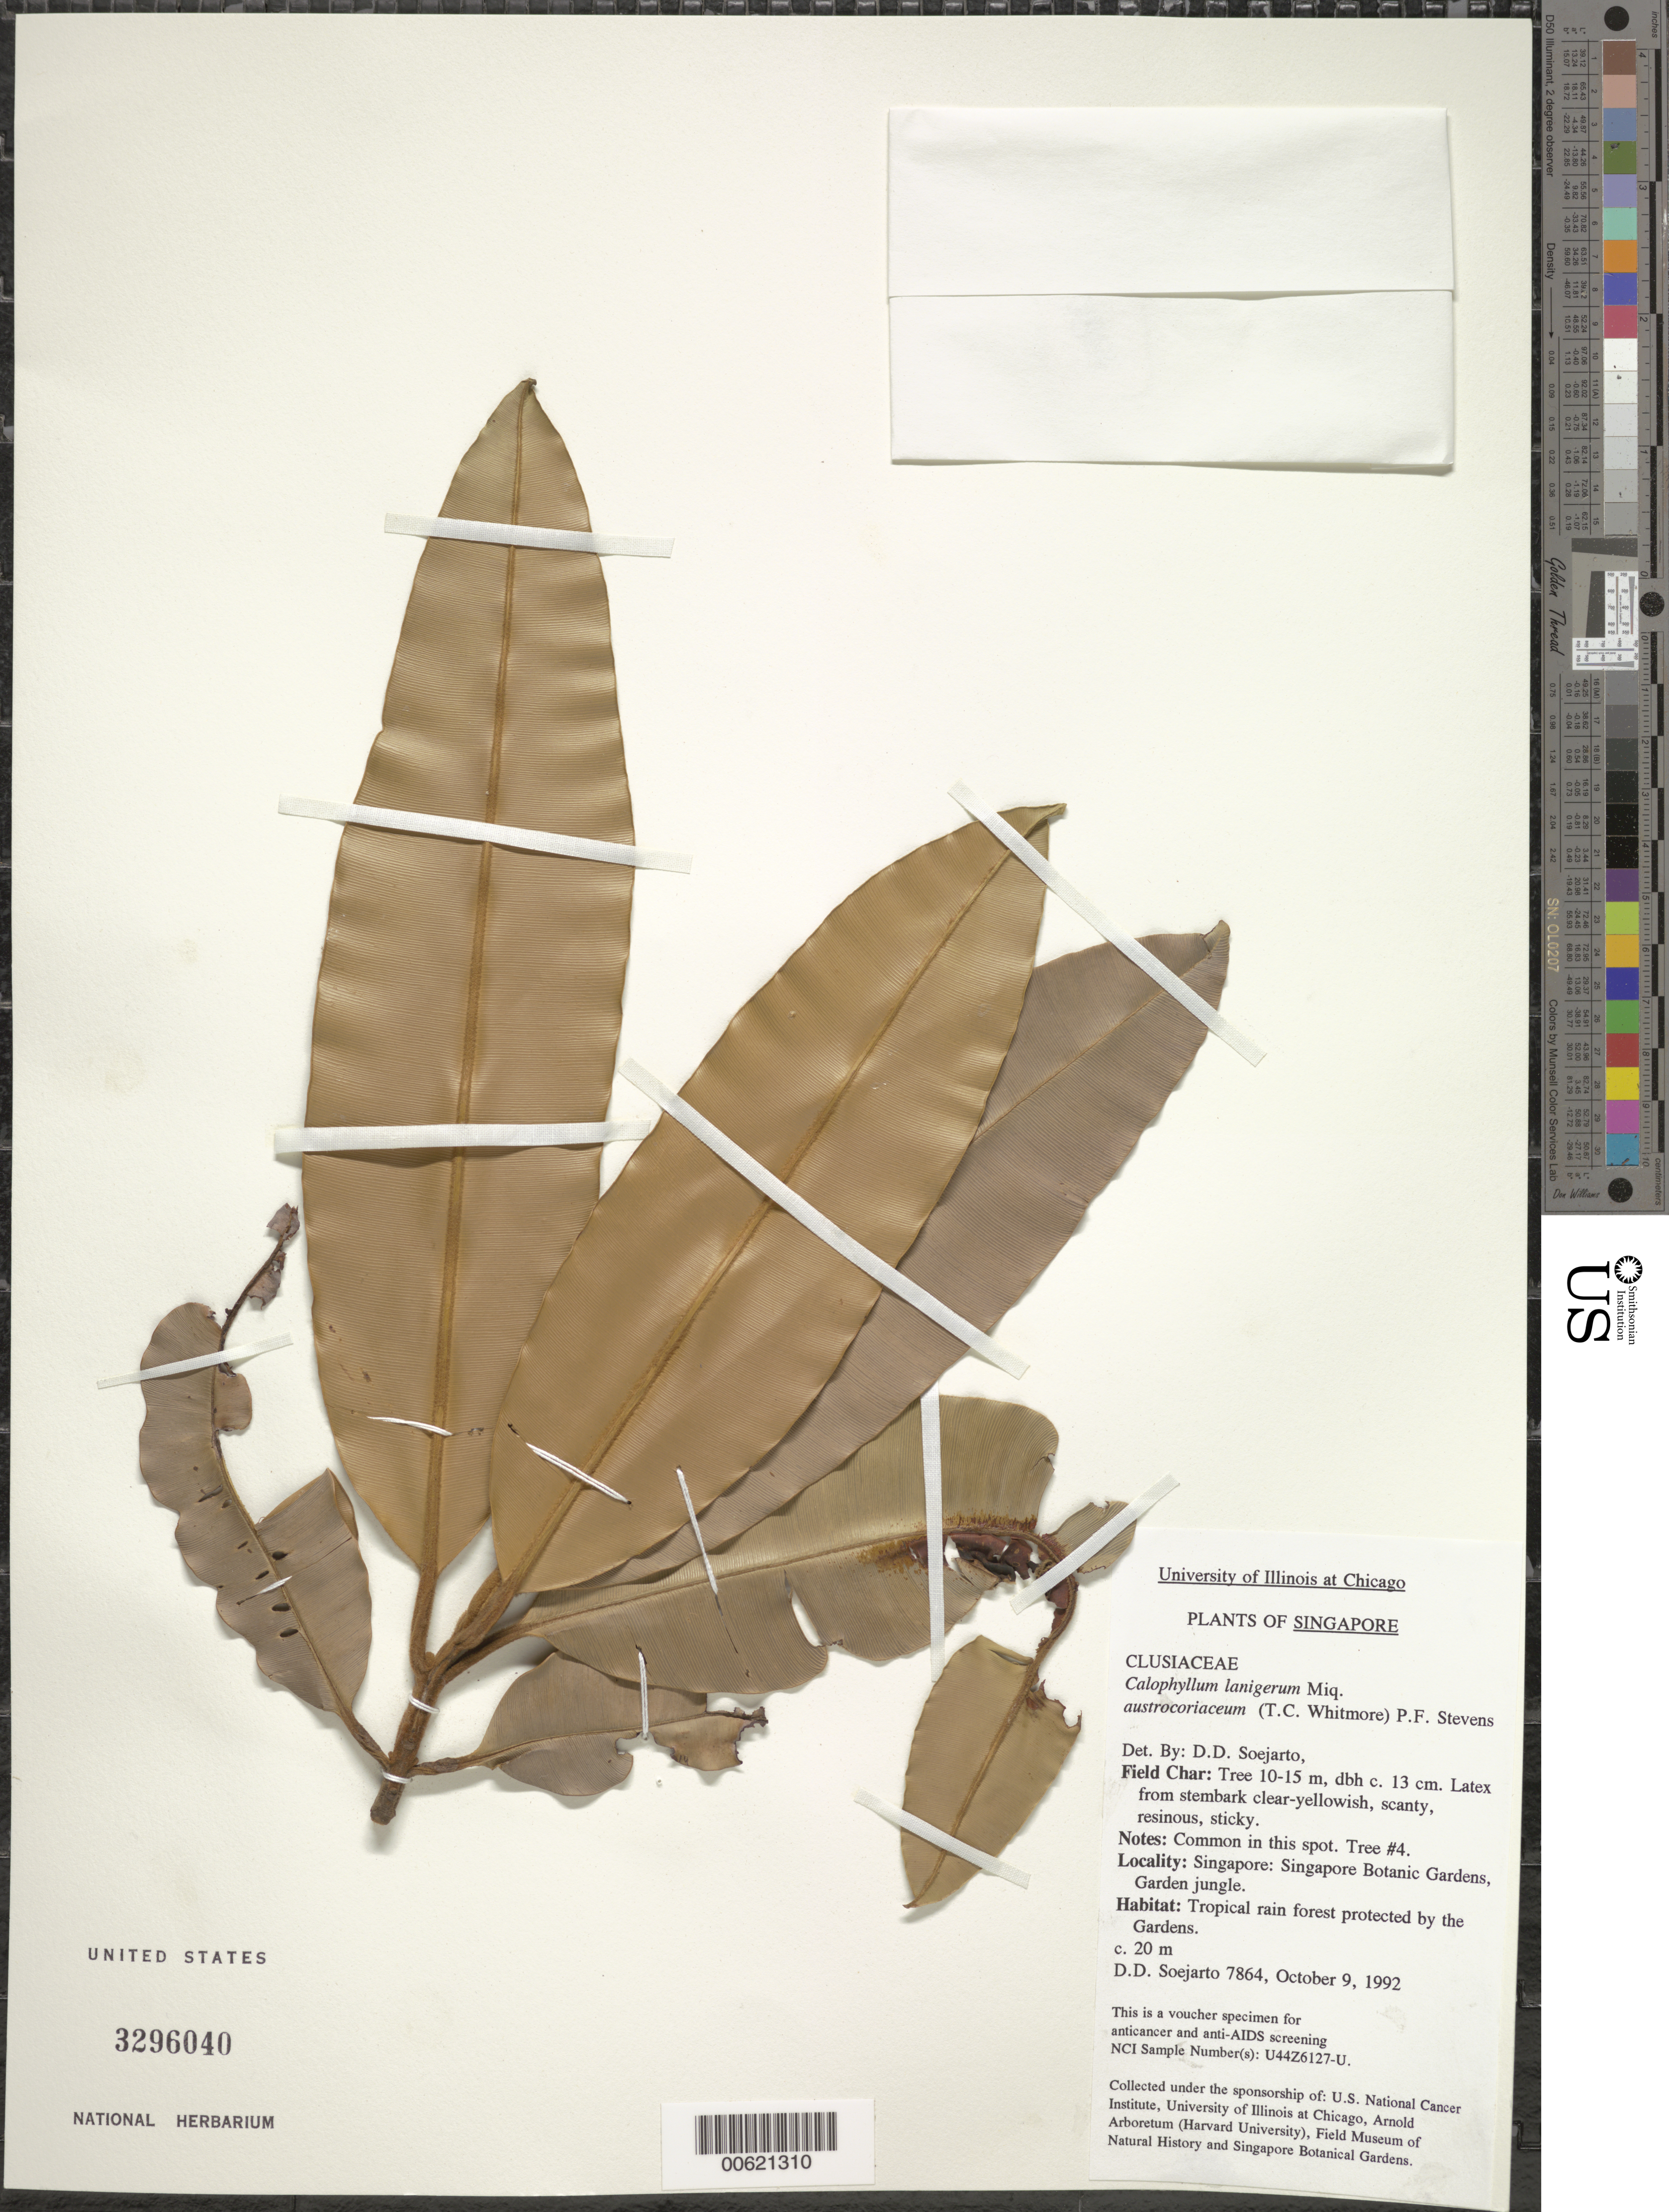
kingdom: Plantae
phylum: Tracheophyta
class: Magnoliopsida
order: Malpighiales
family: Calophyllaceae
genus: Calophyllum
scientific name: Calophyllum lanigerum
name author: Miq.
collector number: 7864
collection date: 1992-10-09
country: Singapore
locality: Singapore Botanic Gardens, Garden jungle.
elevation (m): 20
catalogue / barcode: US 3296040